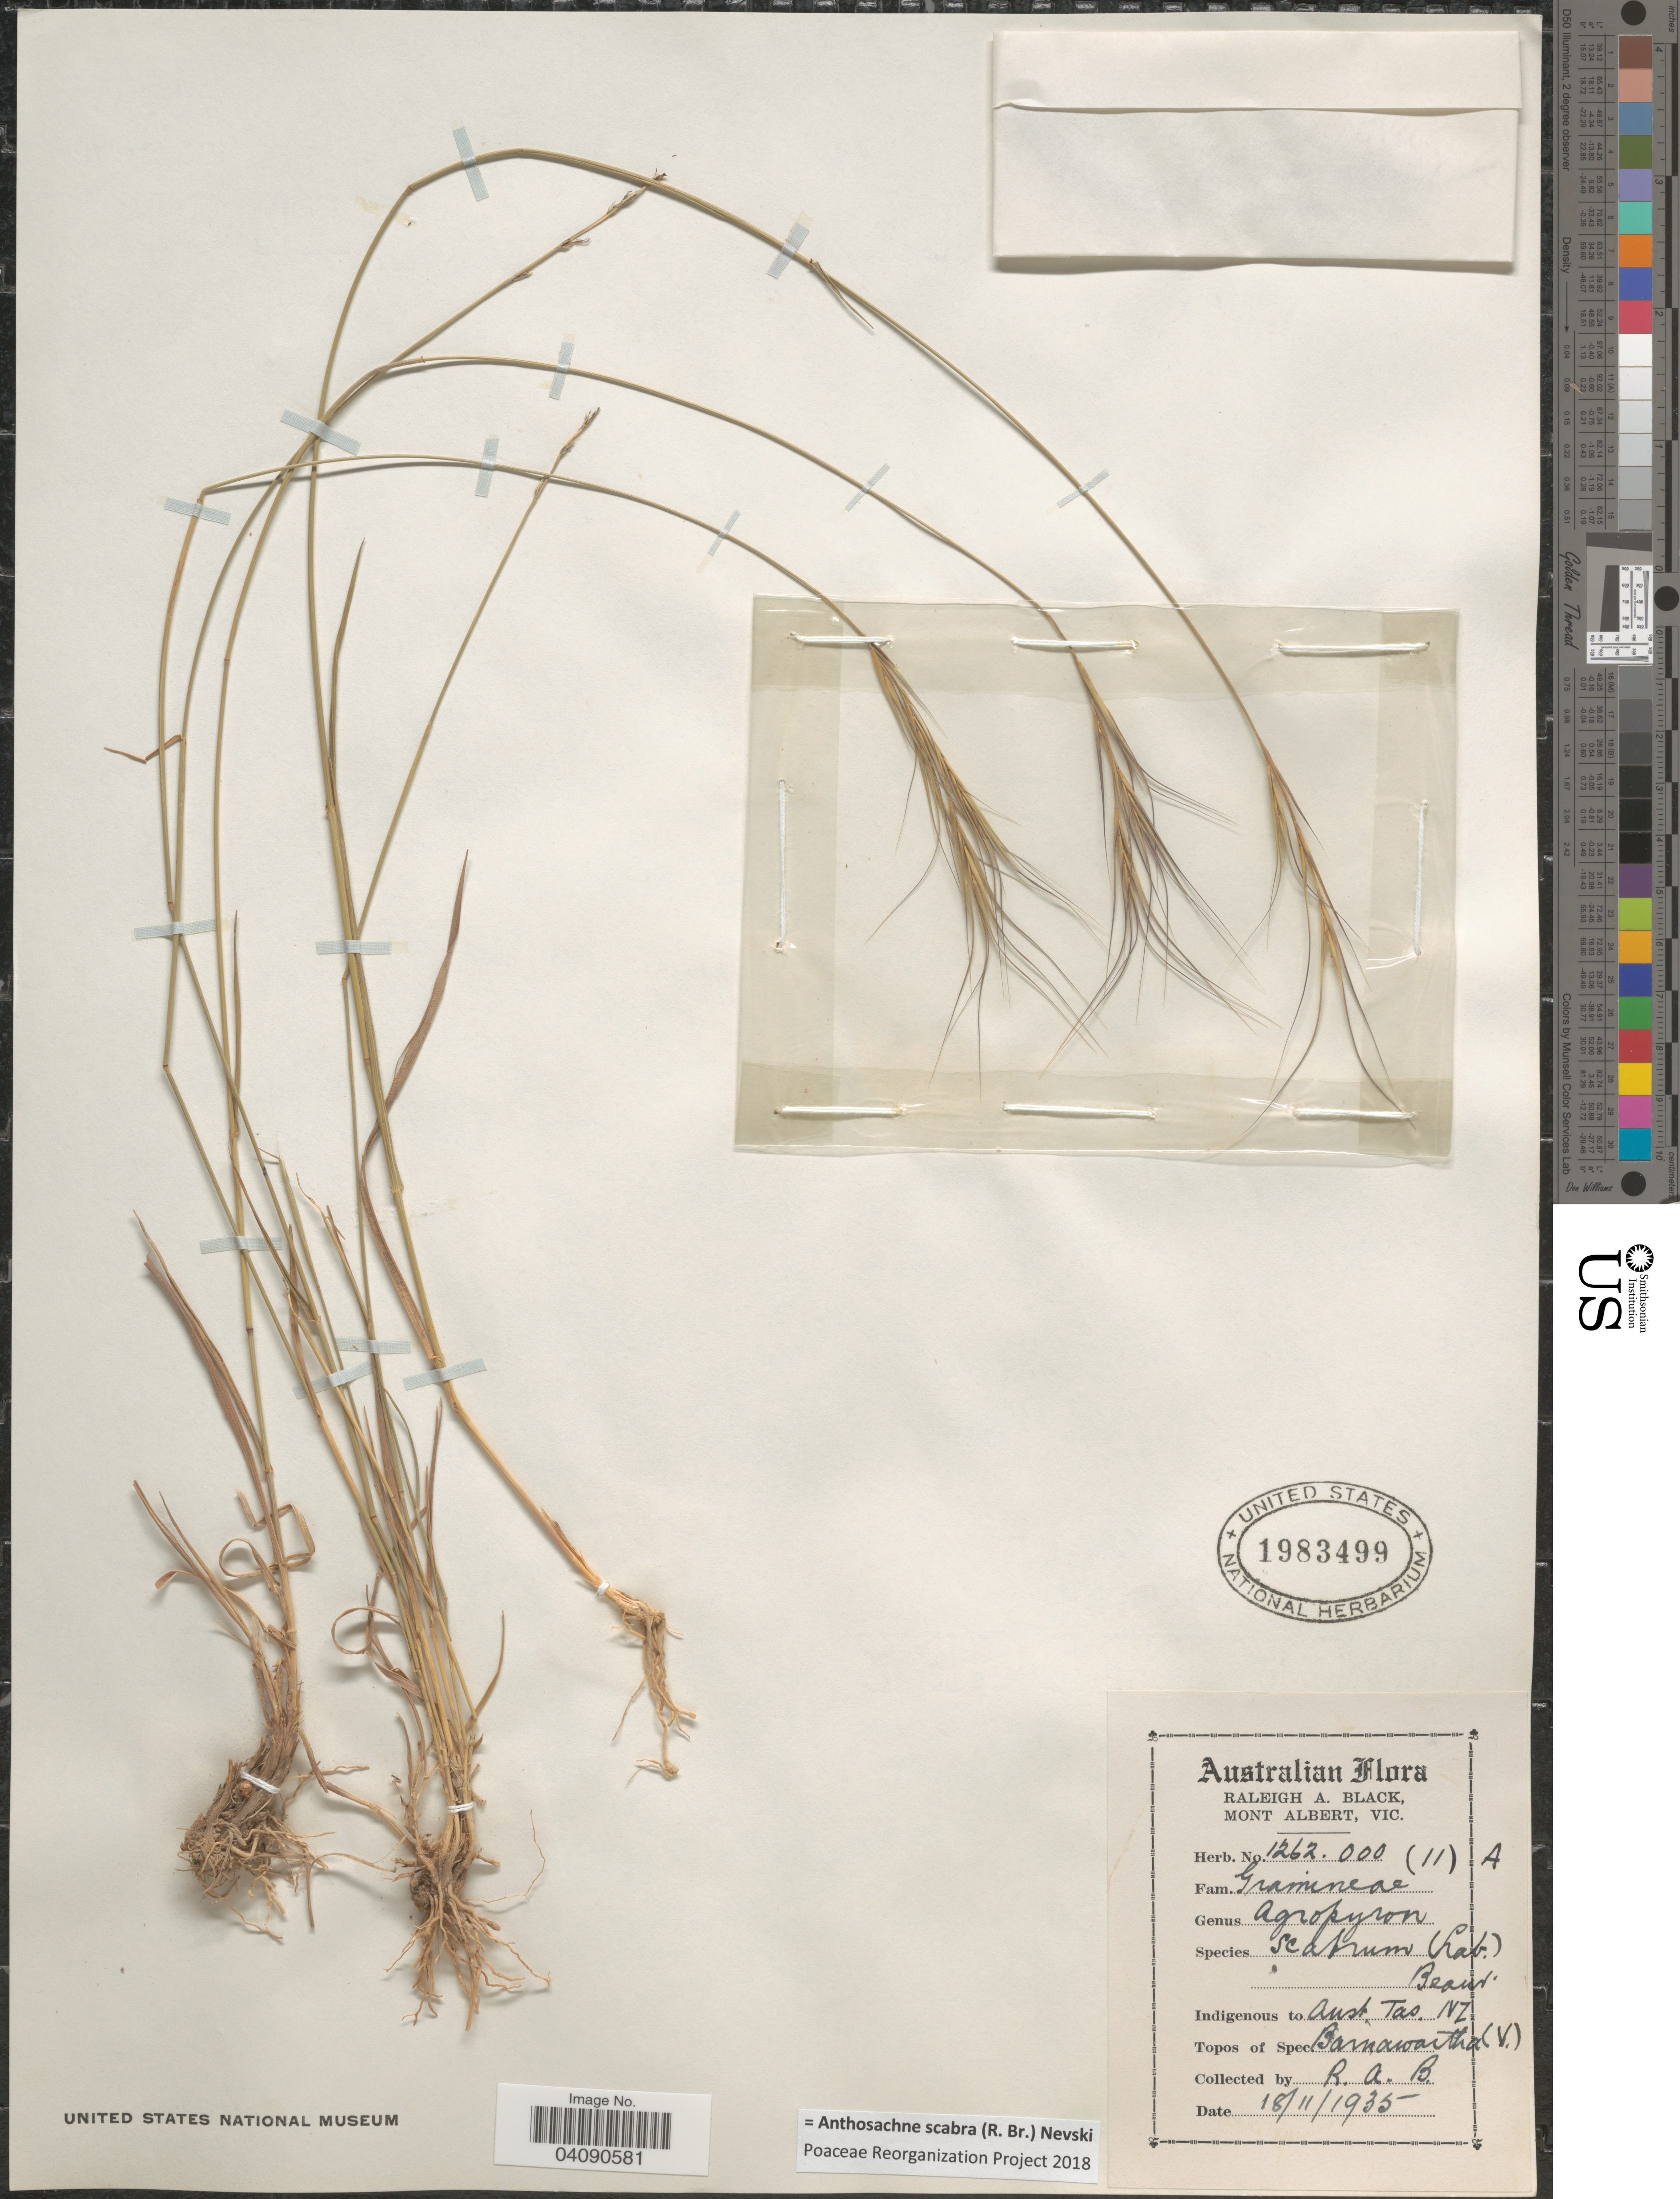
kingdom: Plantae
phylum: Tracheophyta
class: Liliopsida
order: Poales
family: Poaceae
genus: Anthosachne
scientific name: Anthosachne scabra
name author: (R. Br.) Nevski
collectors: R. A. Black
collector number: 1262.000(11)A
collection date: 1935-11-18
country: Australia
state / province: Victoria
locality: Barnawartha (V.).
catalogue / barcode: US 1983499